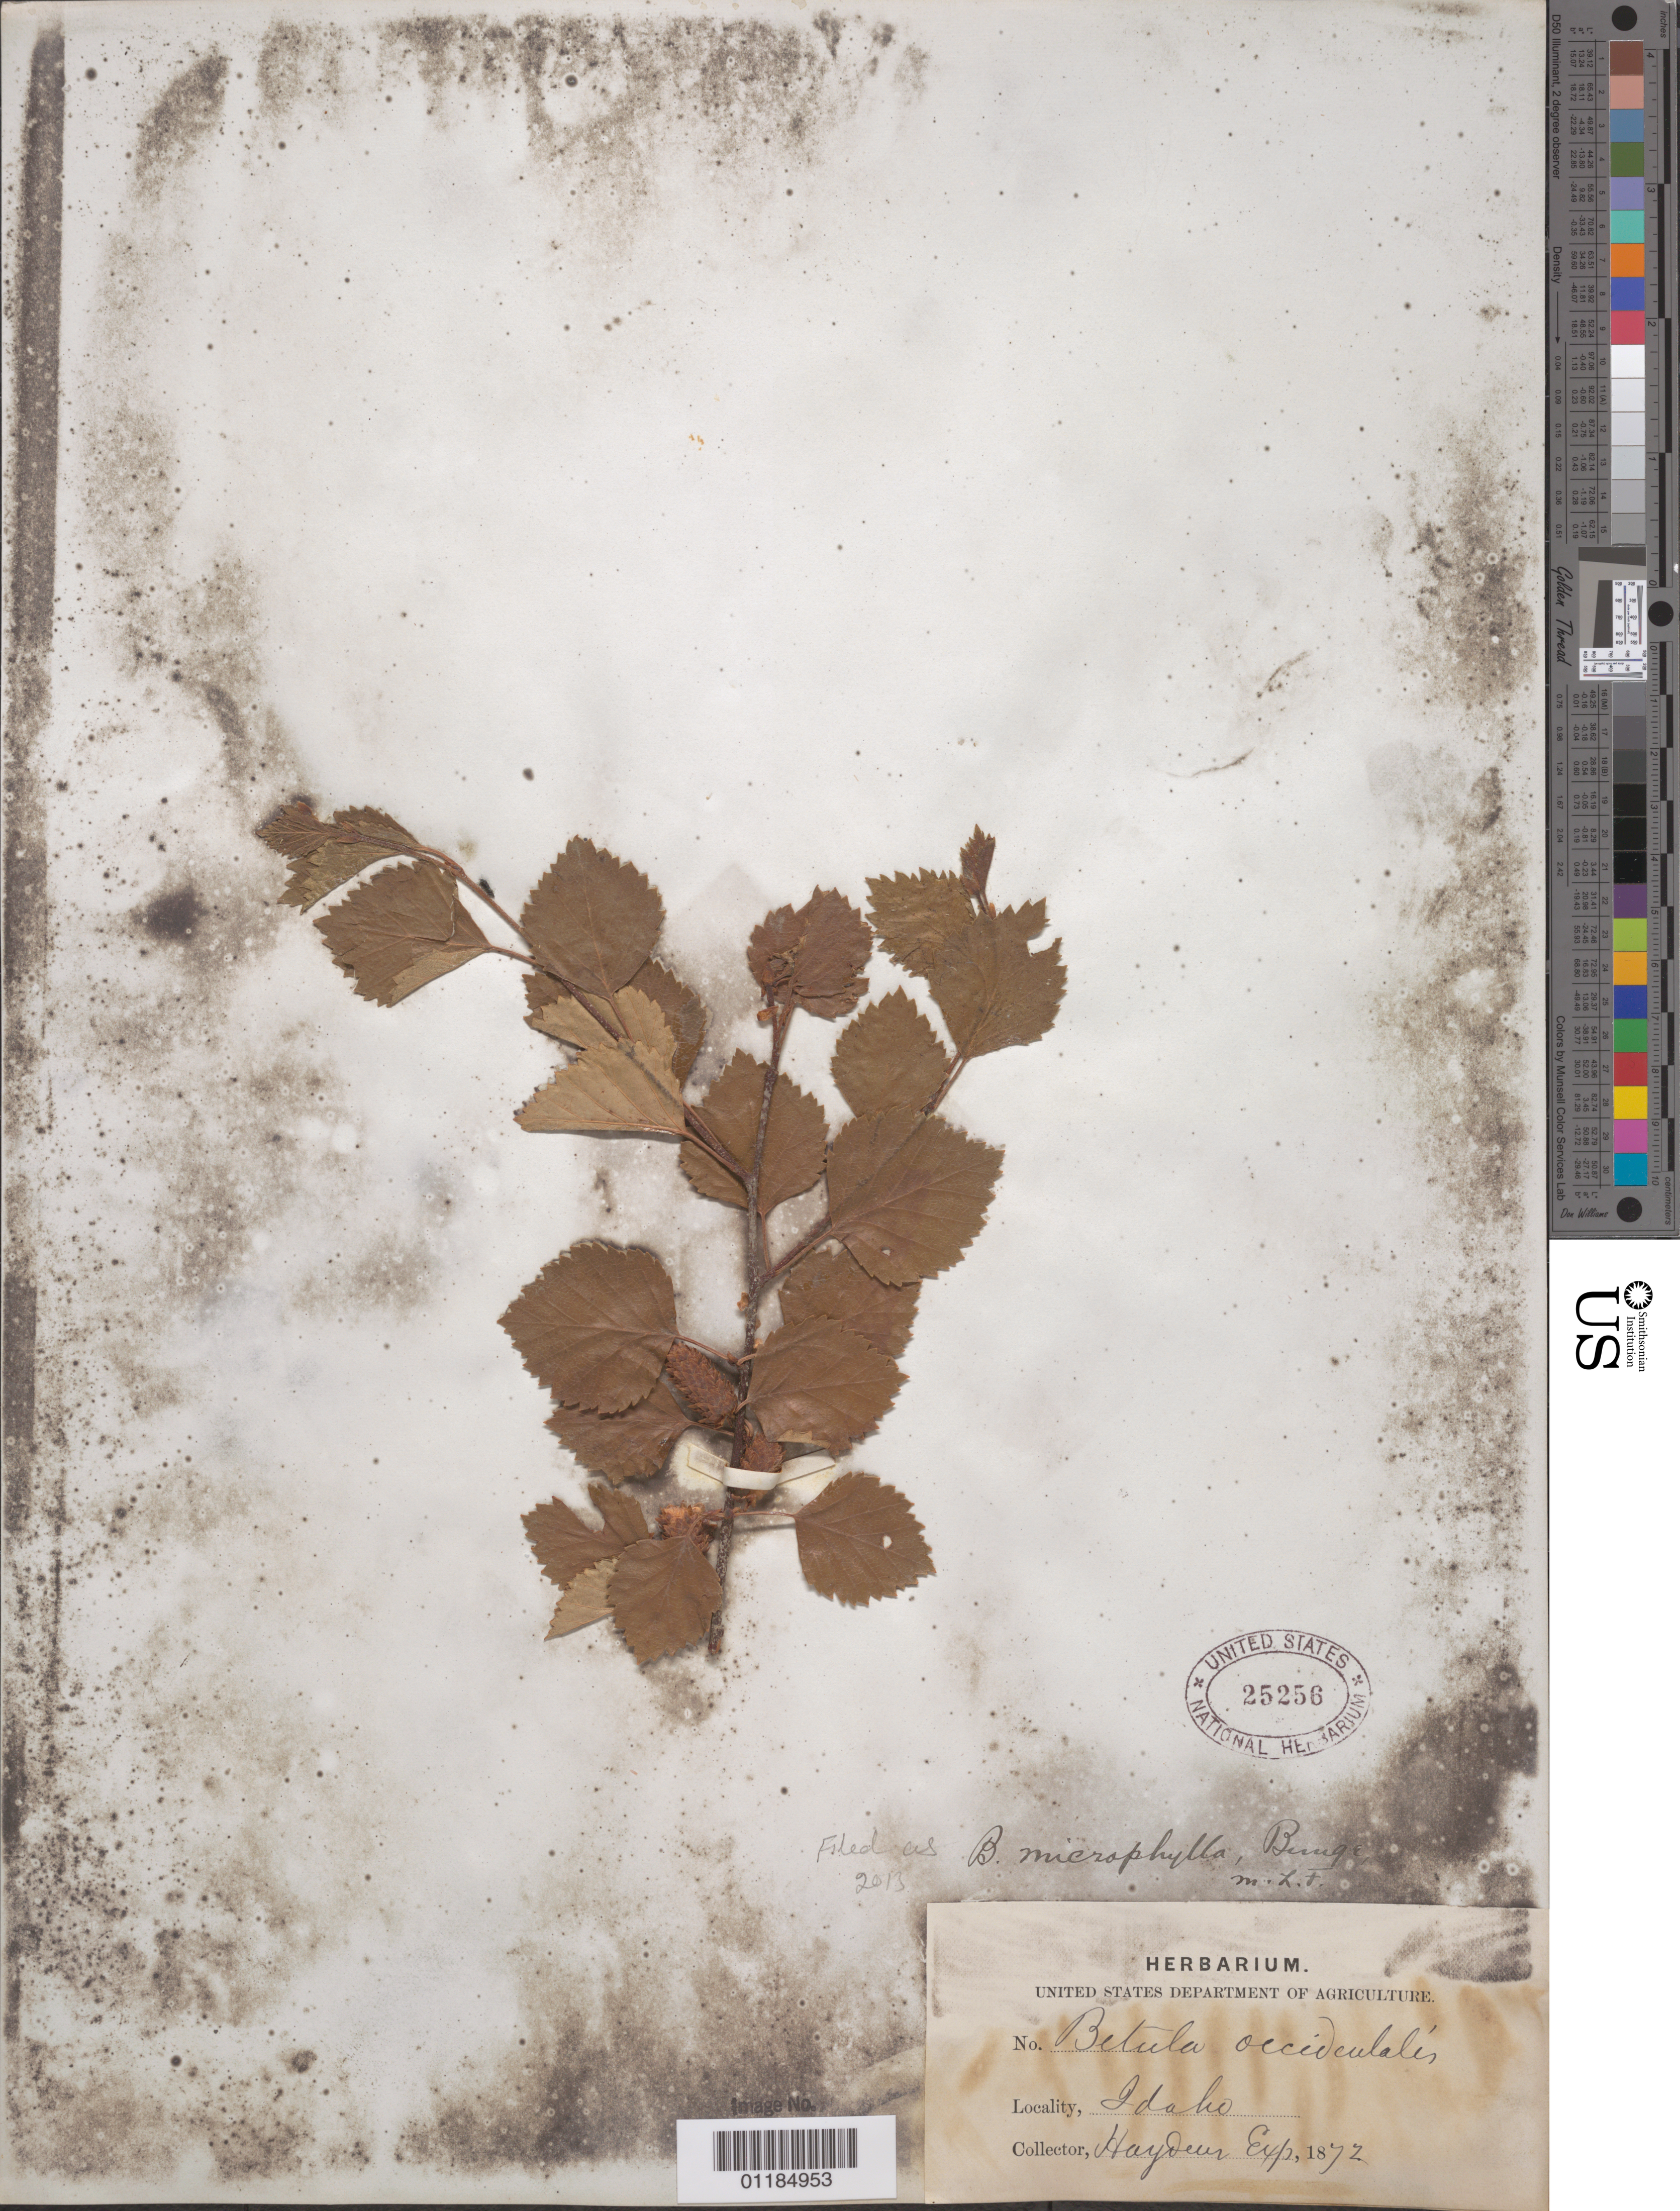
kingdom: Plantae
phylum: Tracheophyta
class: Magnoliopsida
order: Fagales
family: Betulaceae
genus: Betula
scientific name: Betula microphylla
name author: Bunge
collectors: Hayden Exped.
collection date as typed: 1872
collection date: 1872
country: United States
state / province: Idaho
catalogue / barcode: US 25256